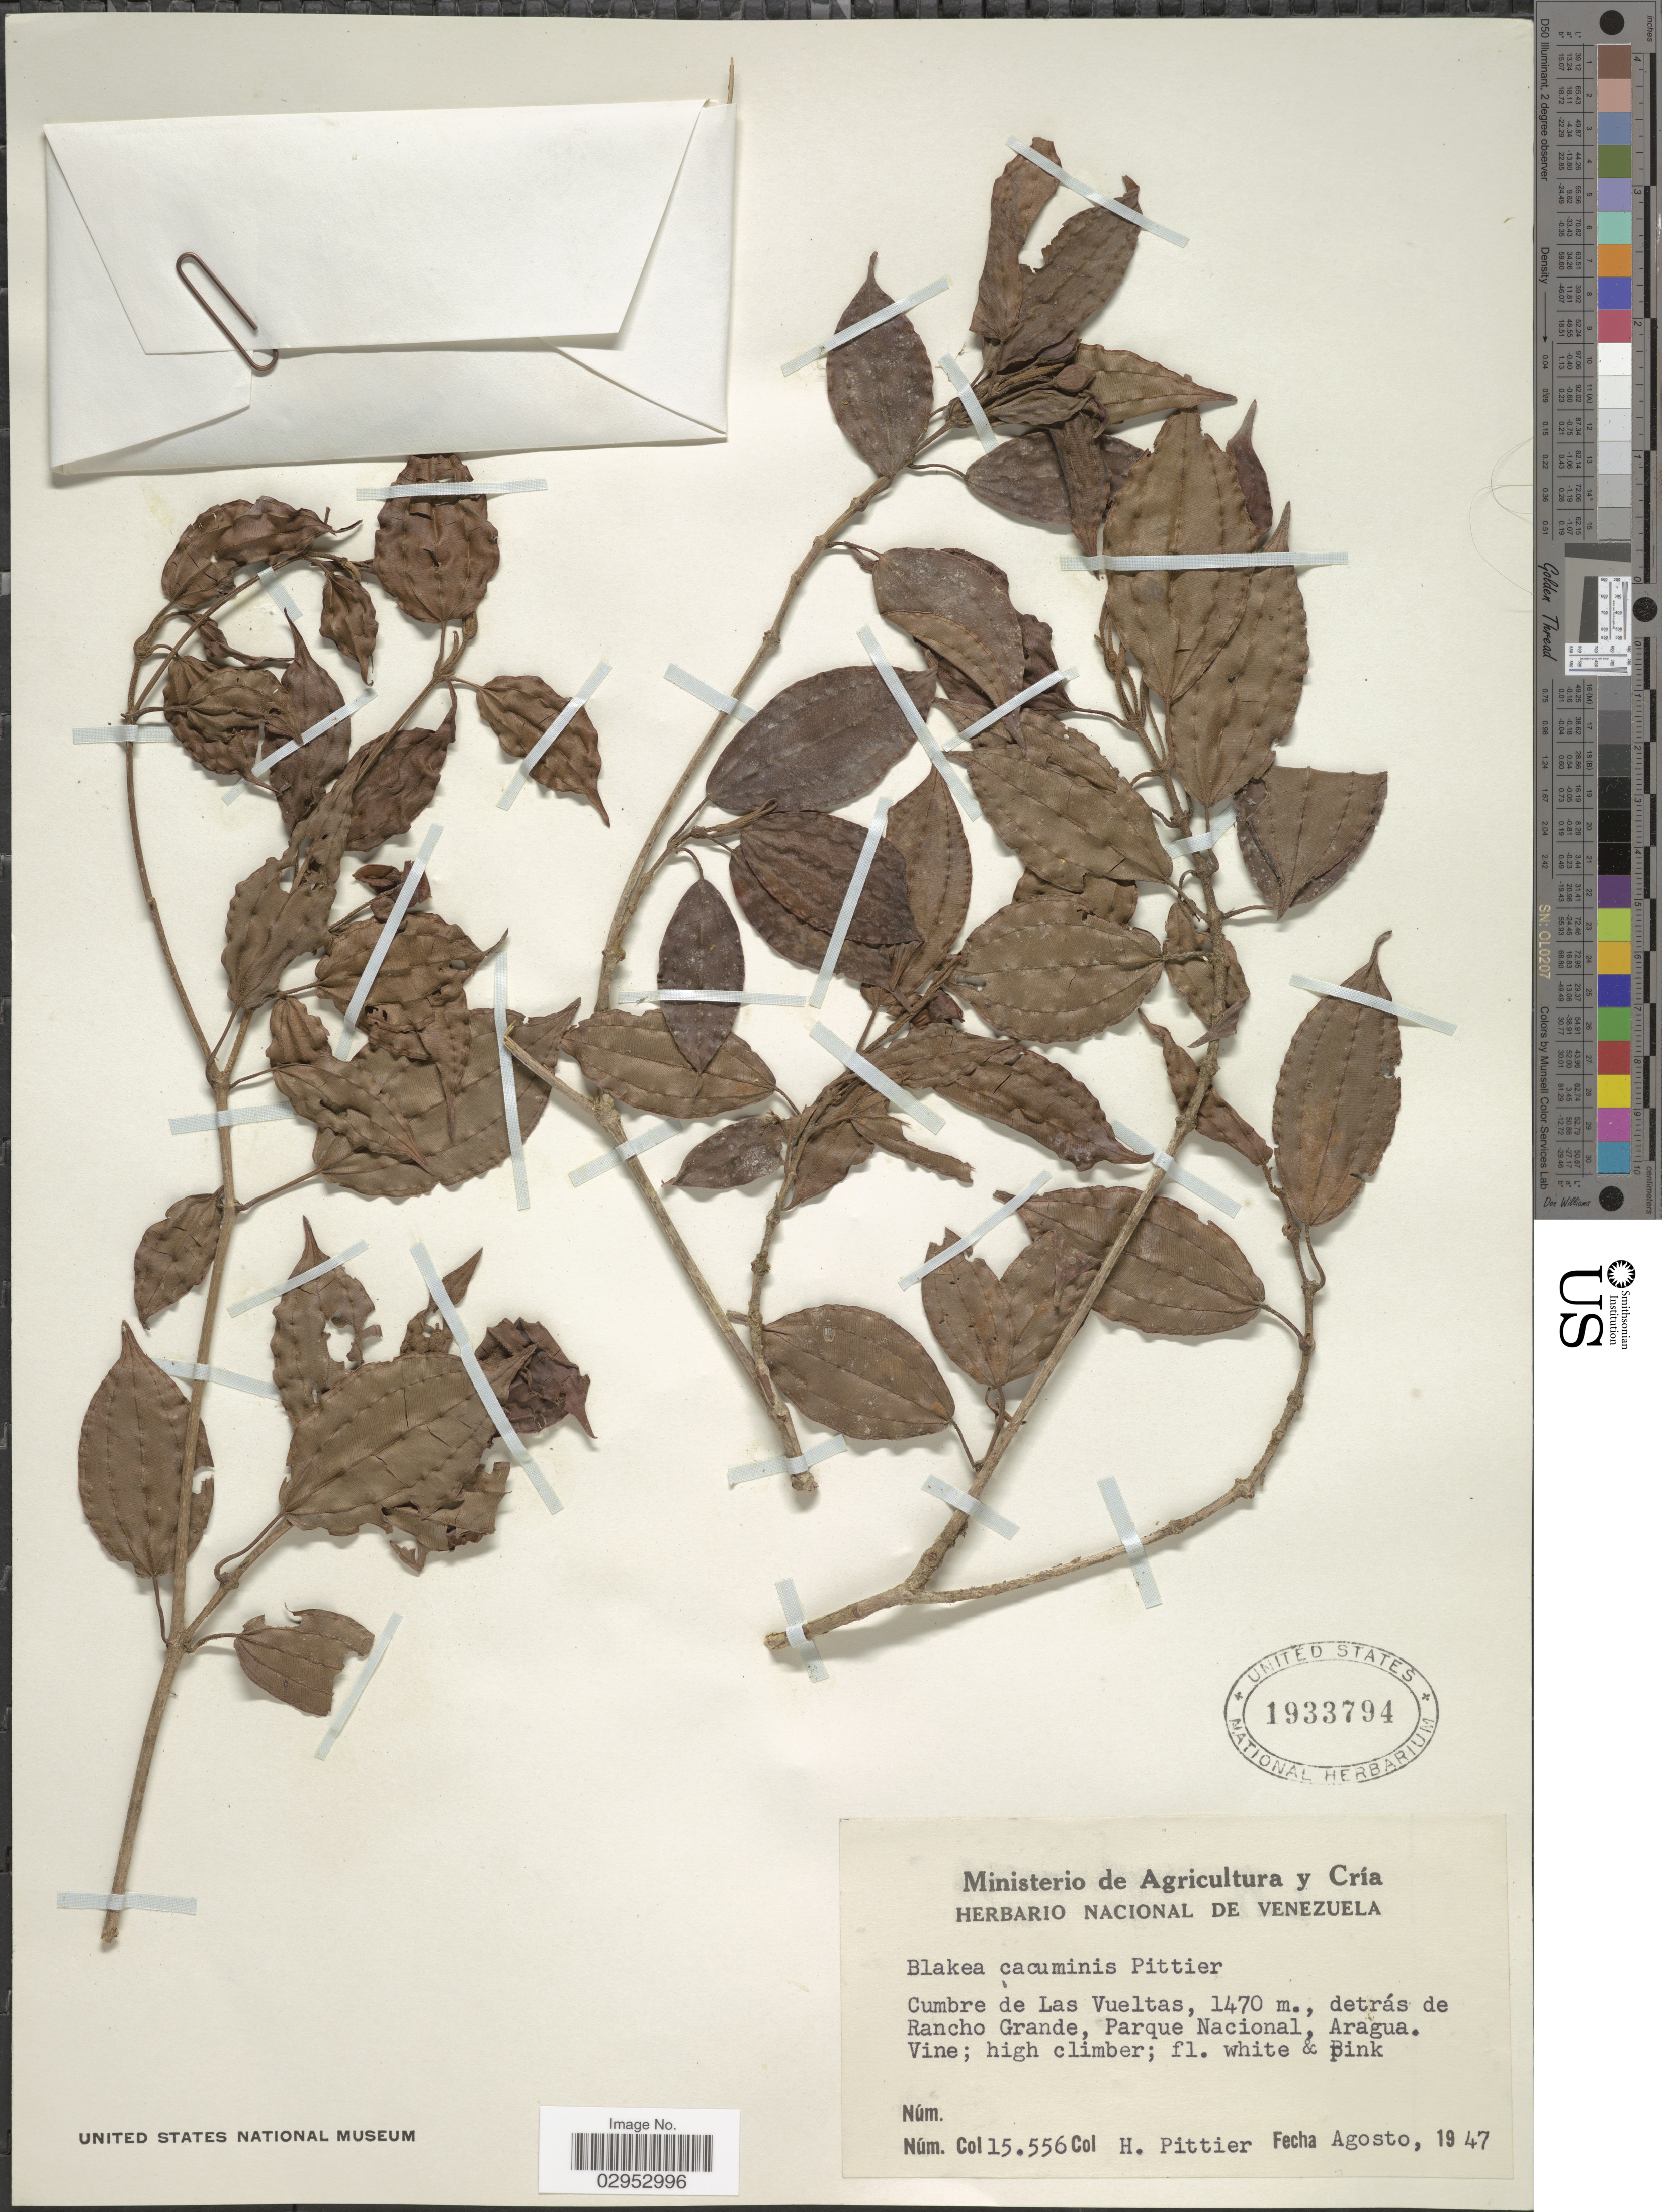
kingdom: Plantae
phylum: Tracheophyta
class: Magnoliopsida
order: Myrtales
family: Melastomataceae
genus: Blakea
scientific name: Blakea grisebachii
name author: Cogn.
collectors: H. F. Pittier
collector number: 15556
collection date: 1947-08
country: Venezuela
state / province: Aragua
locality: Cumbre de Las Vueltas, detrás de Rancho Grande, Parque Nacional.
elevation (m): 1470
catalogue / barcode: US 1933794